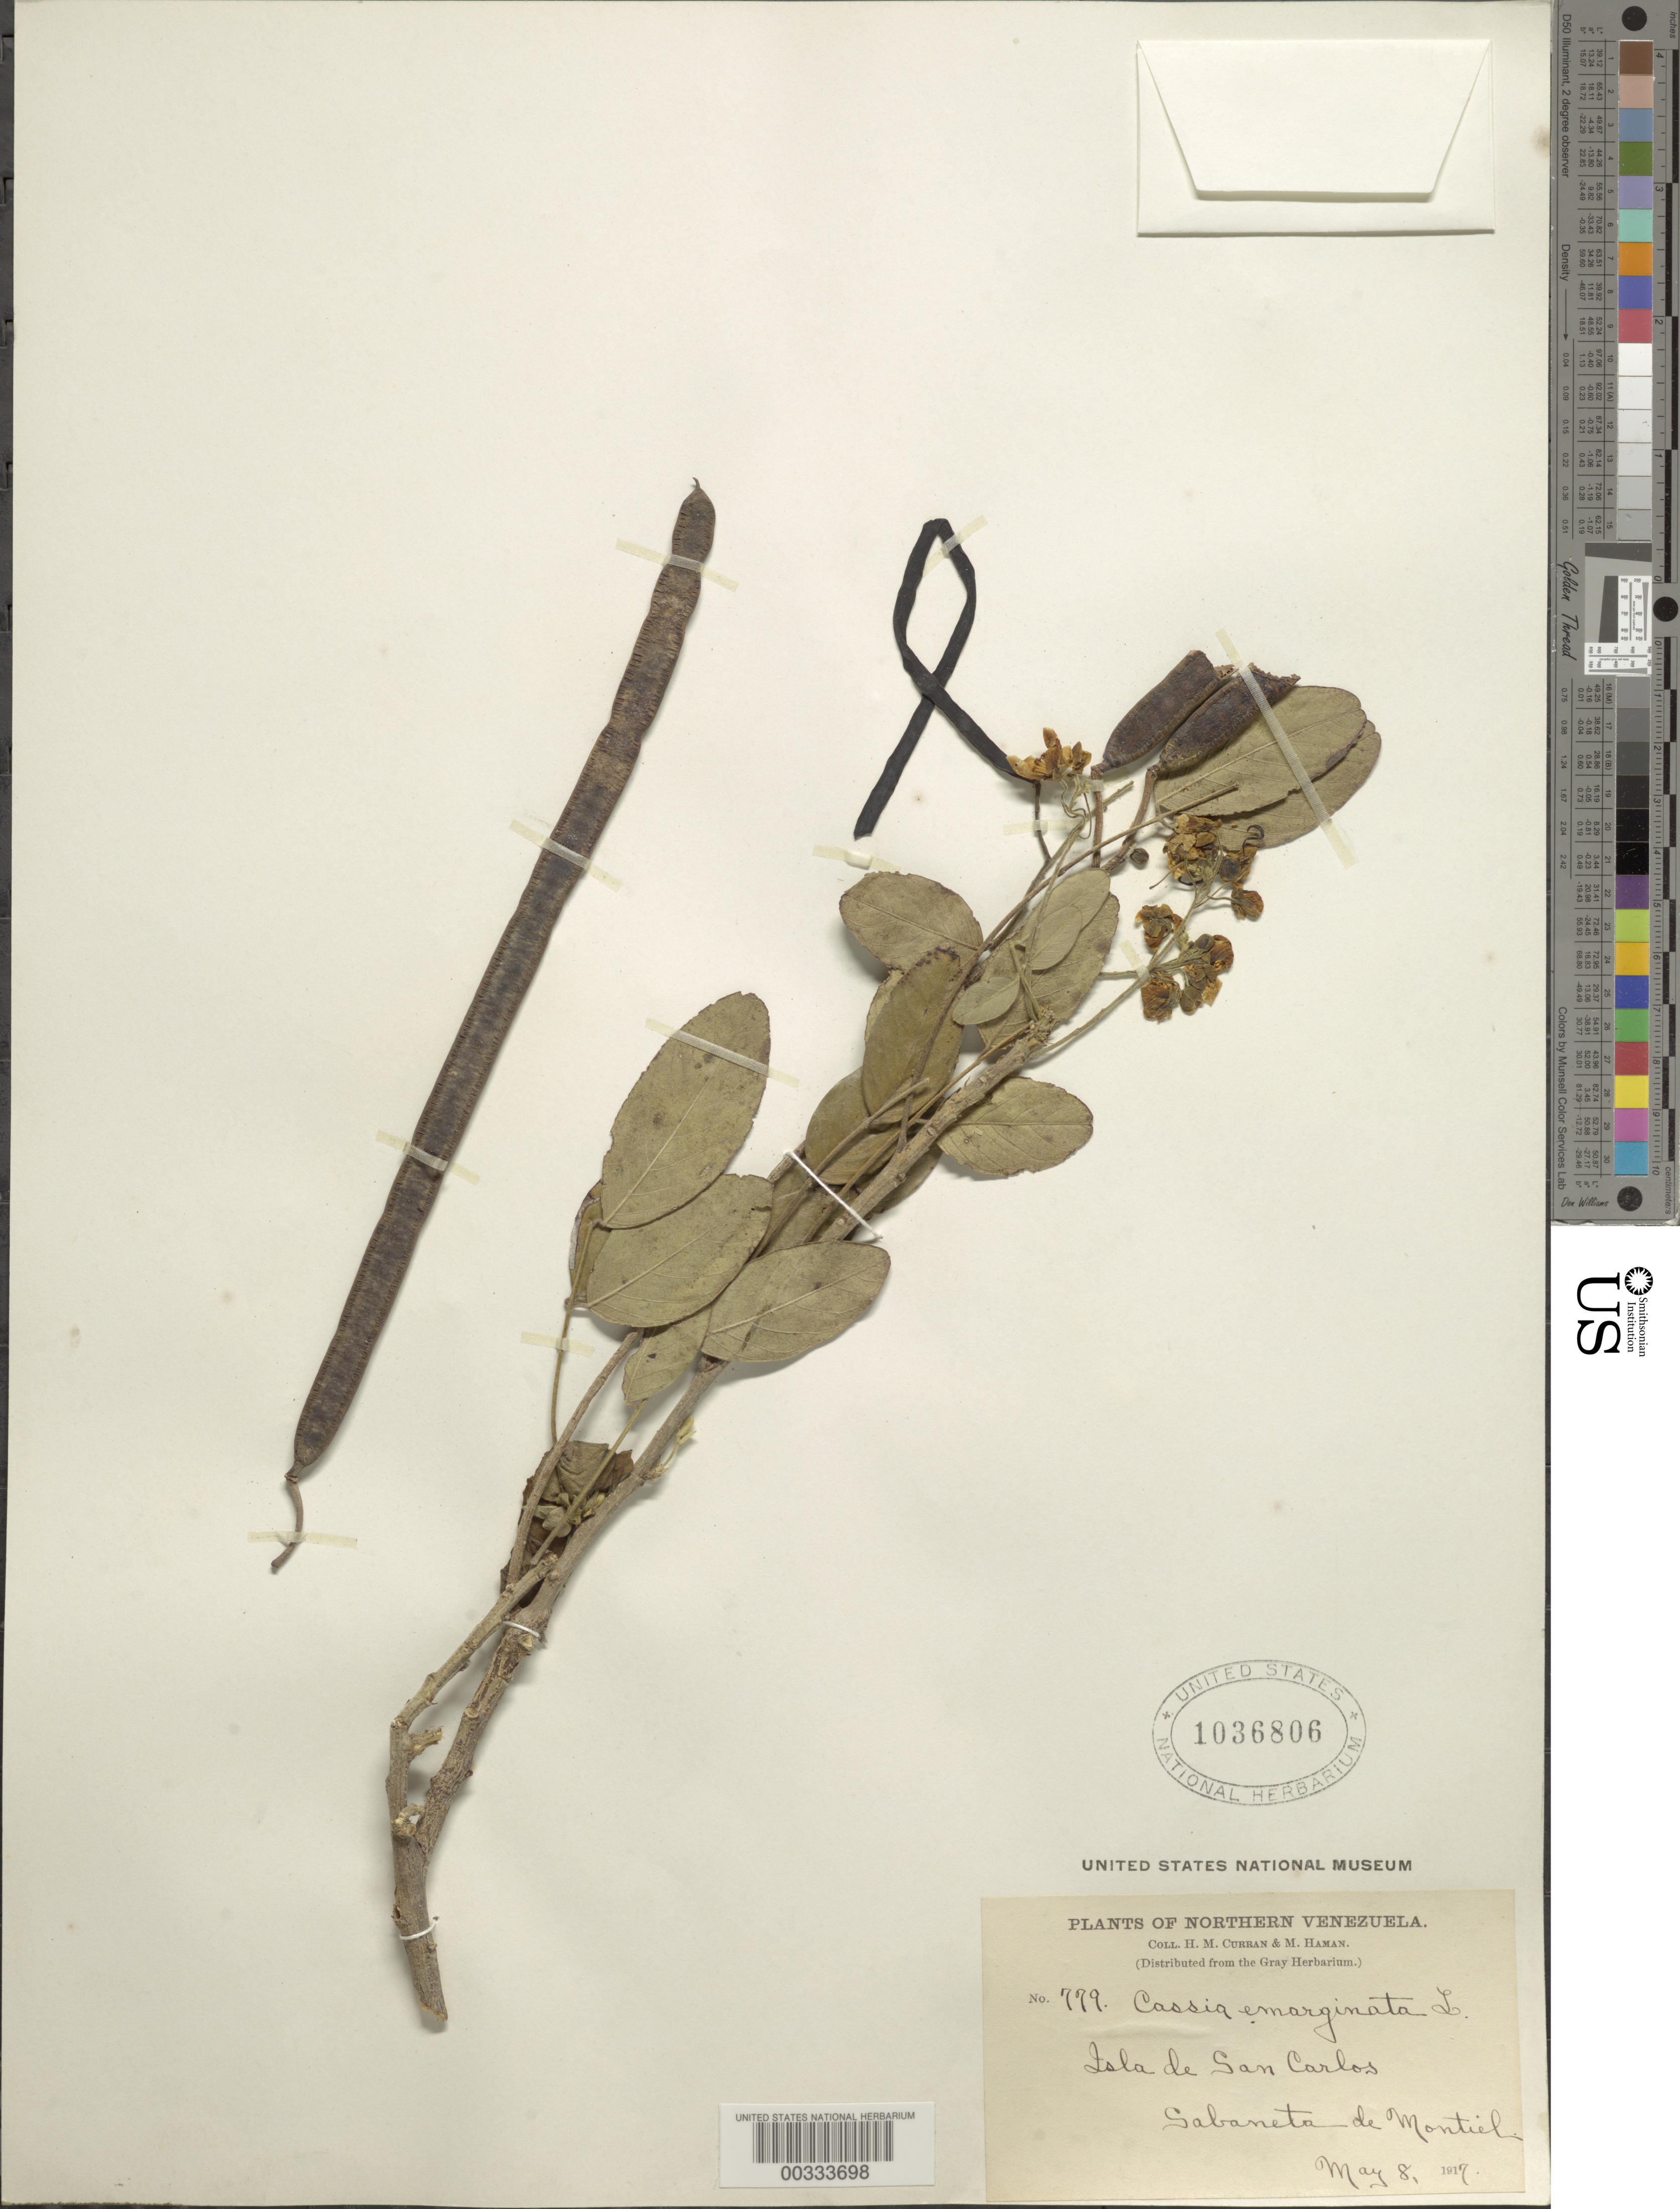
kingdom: Plantae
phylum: Tracheophyta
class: Magnoliopsida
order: Fabales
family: Fabaceae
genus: Senna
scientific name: Senna atomaria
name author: (L.) H.S. Irwin & Barneby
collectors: H. M. Curran & M. Haman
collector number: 779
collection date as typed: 08 May 1917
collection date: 1917-05-08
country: Venezuela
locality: Isla de san carlos; sabaneta de montiel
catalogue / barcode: US 1036806